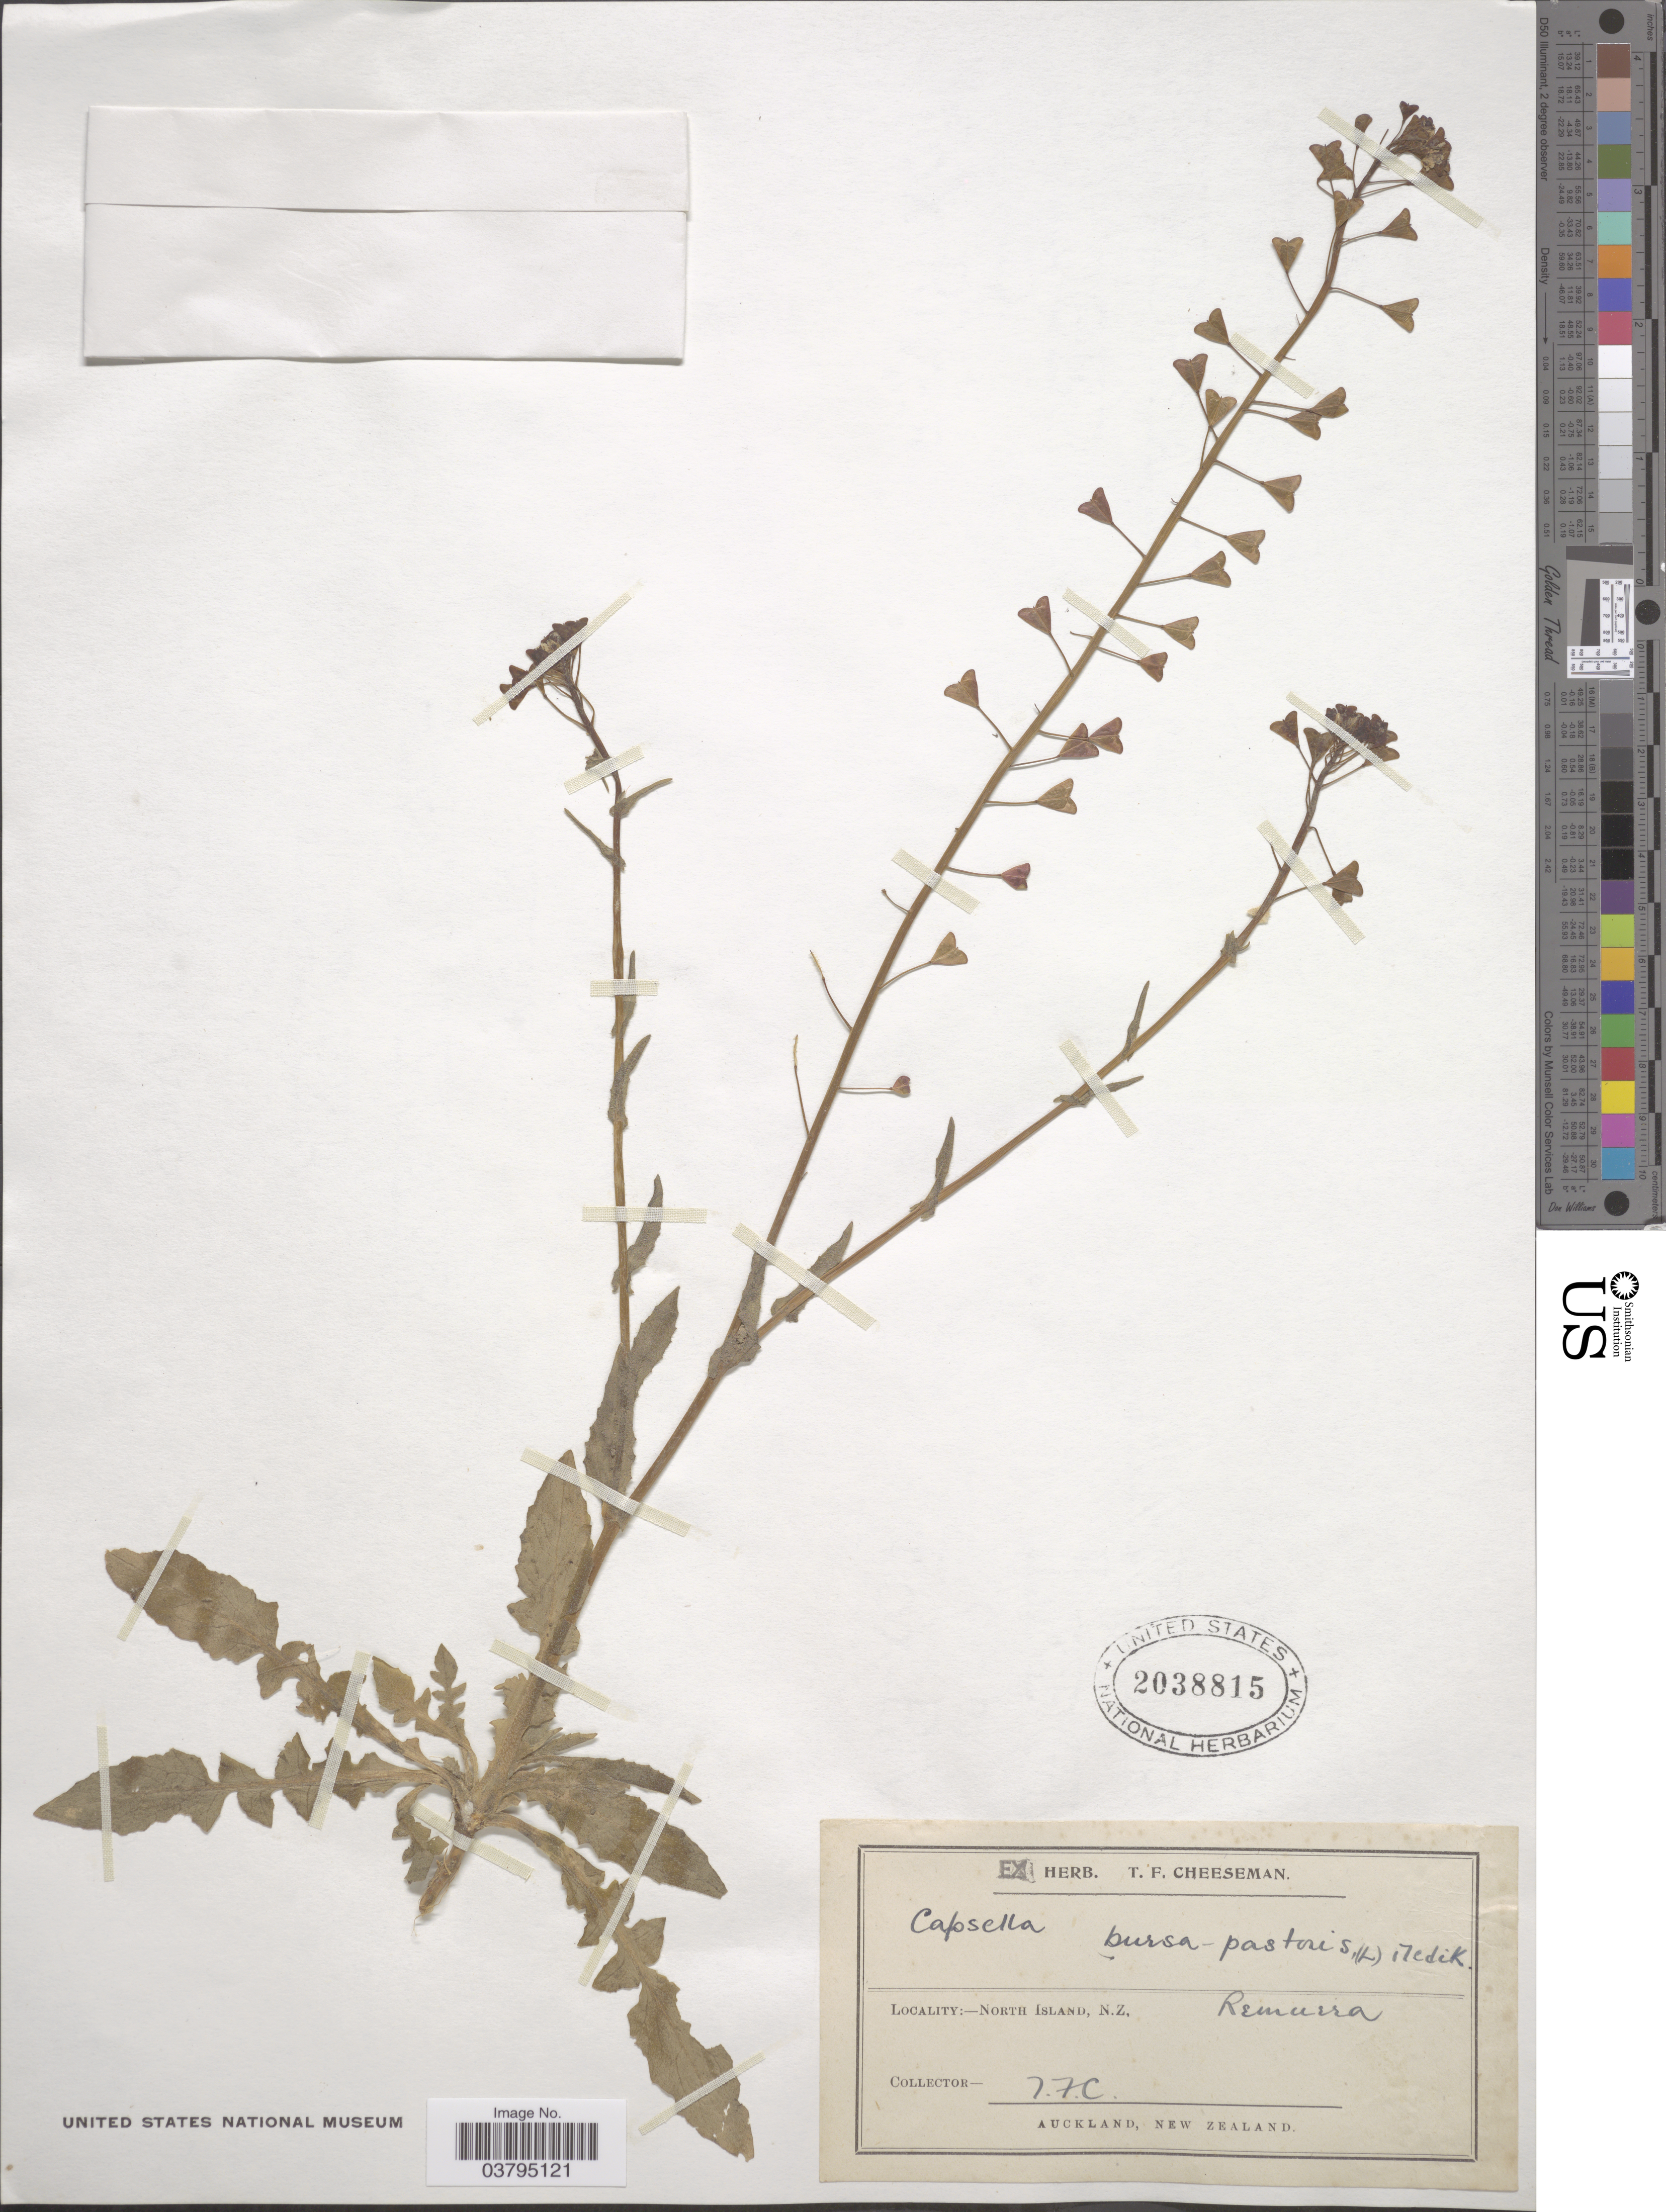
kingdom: Plantae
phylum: Tracheophyta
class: Magnoliopsida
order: Brassicales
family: Brassicaceae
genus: Capsella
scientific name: Capsella bursa-pastoris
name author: (L.) Medik.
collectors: T. F. Cheeseman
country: New Zealand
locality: North Island. Remuera.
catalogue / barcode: US 2038815